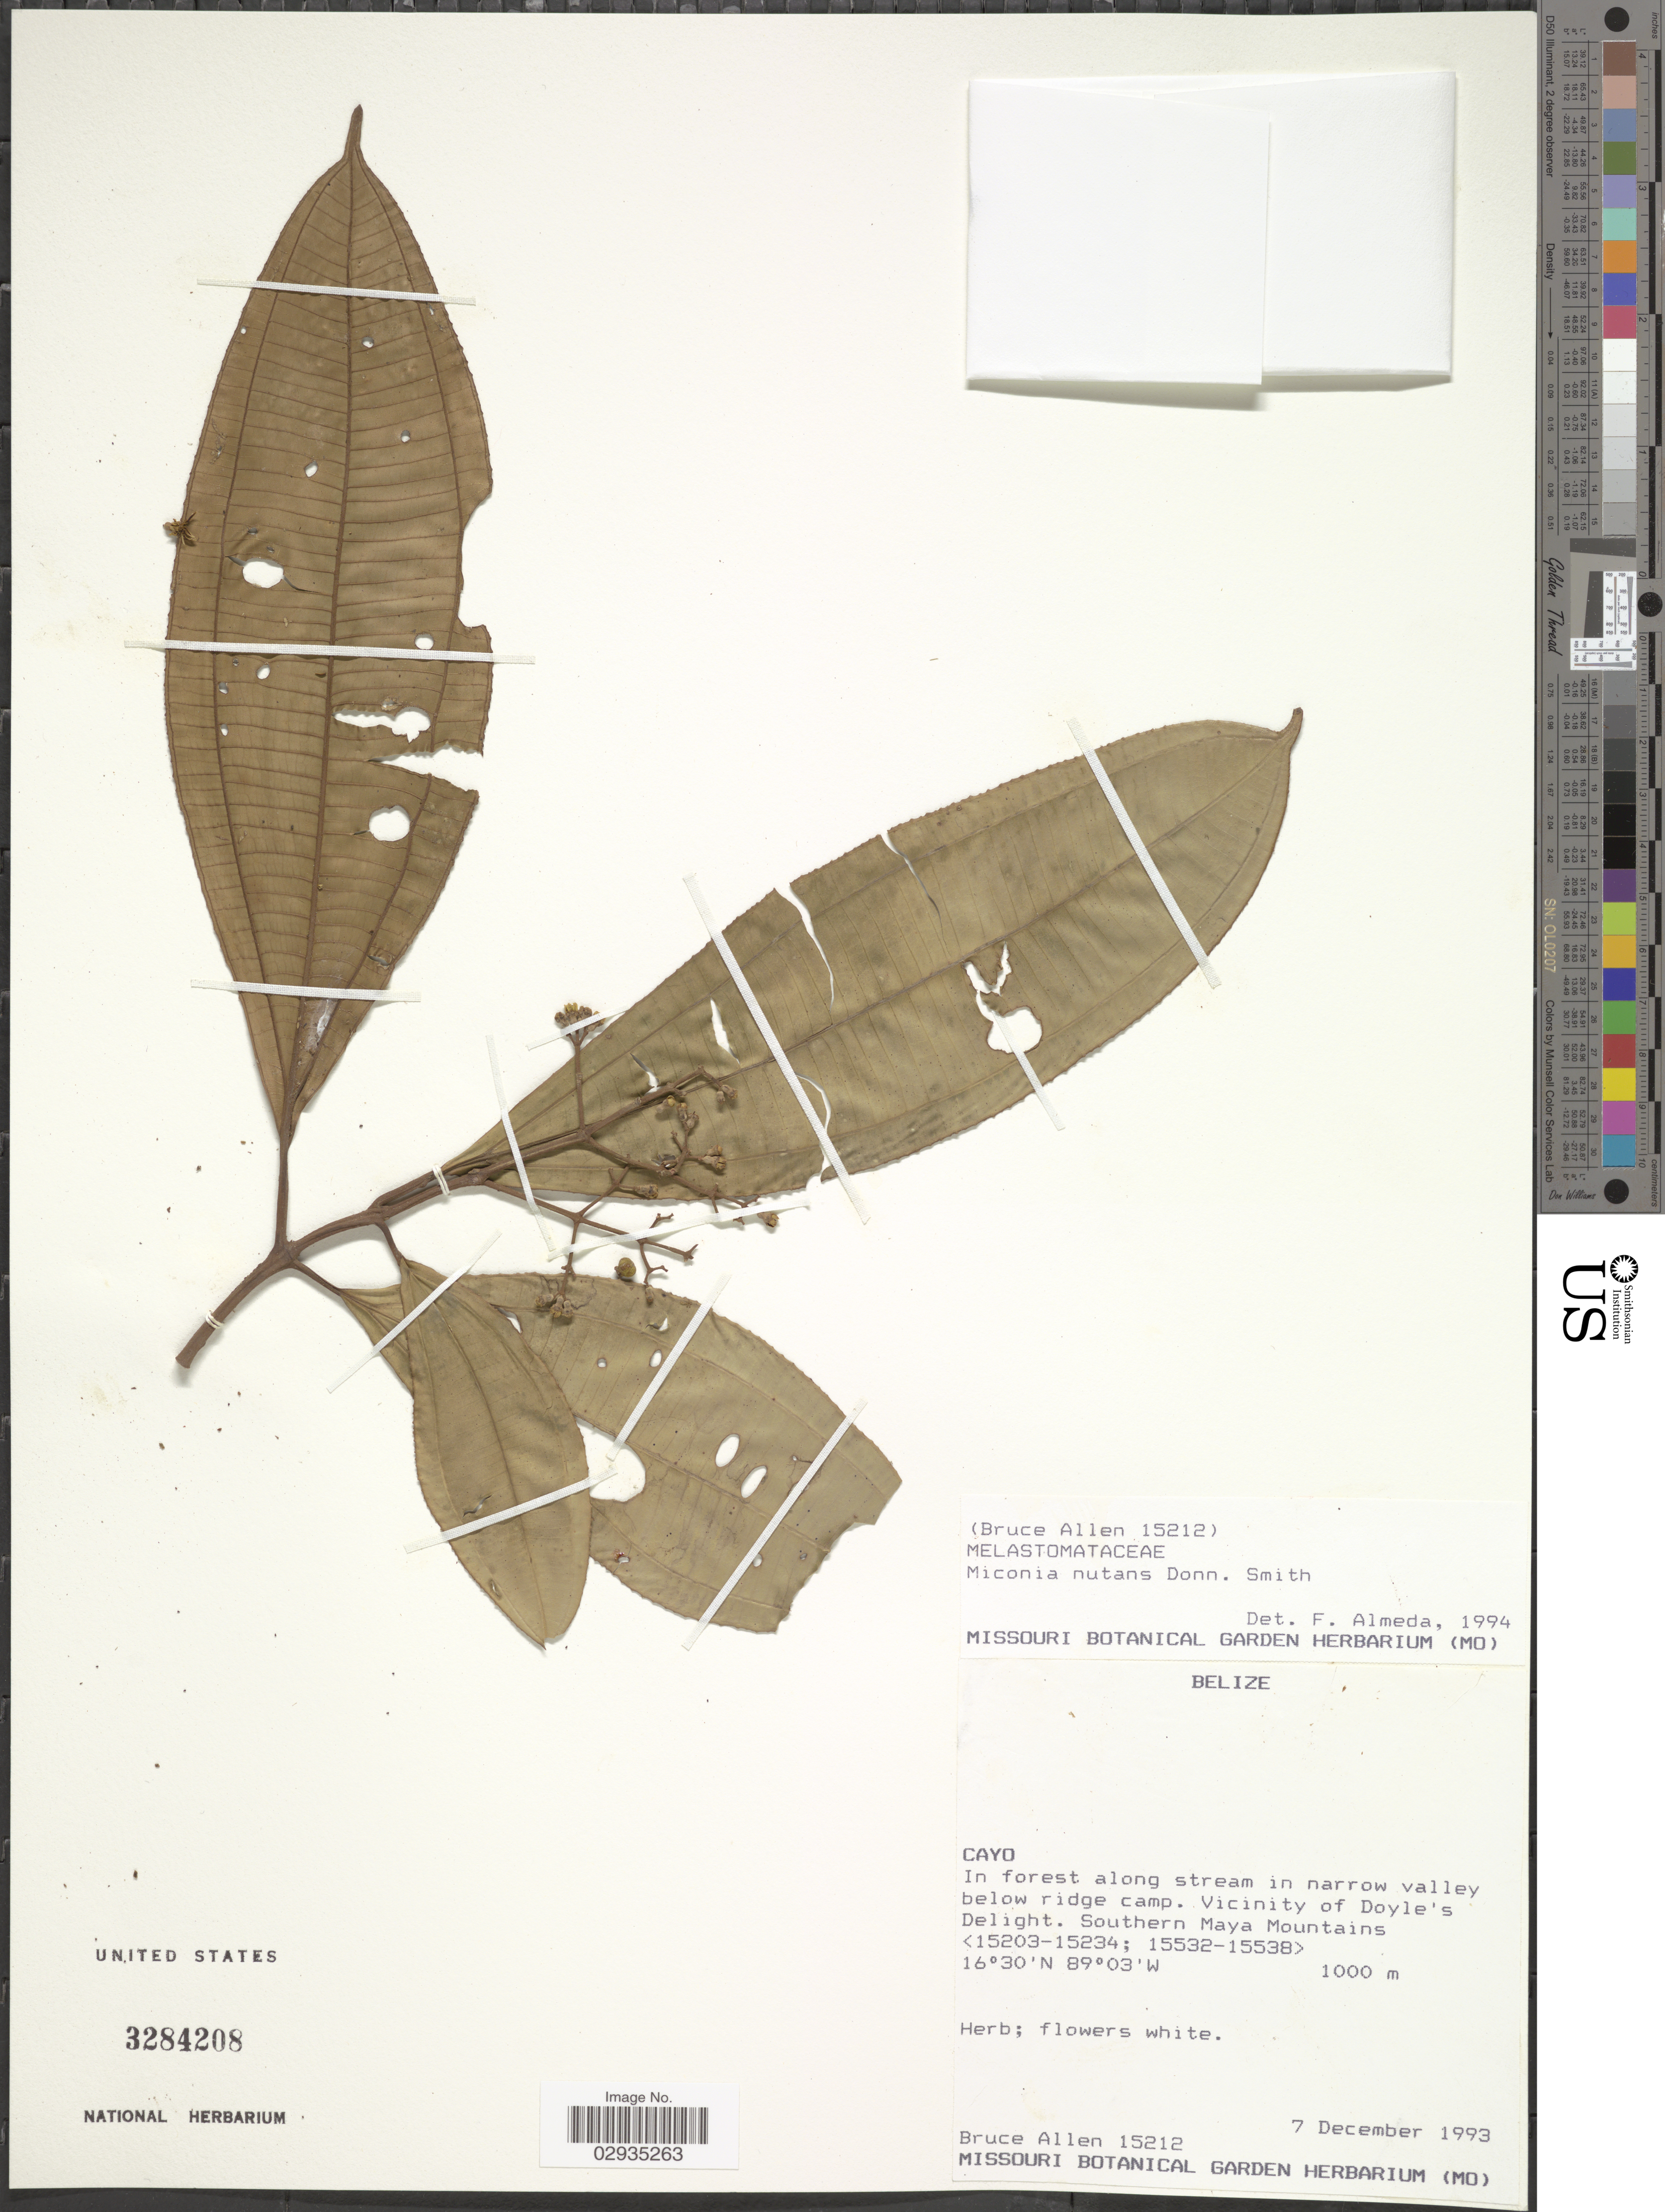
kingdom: Plantae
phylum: Tracheophyta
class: Magnoliopsida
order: Myrtales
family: Melastomataceae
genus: Miconia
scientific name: Miconia nutans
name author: Donn. Sm.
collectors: B. H. Allen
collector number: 15212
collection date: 1993-12-07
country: Belize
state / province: Cayo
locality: In forest along stream in narrow valley below ridge camp, Vicinity of Doyle's Delight, Southern Maya Mountains.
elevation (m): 1000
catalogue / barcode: US 3284208